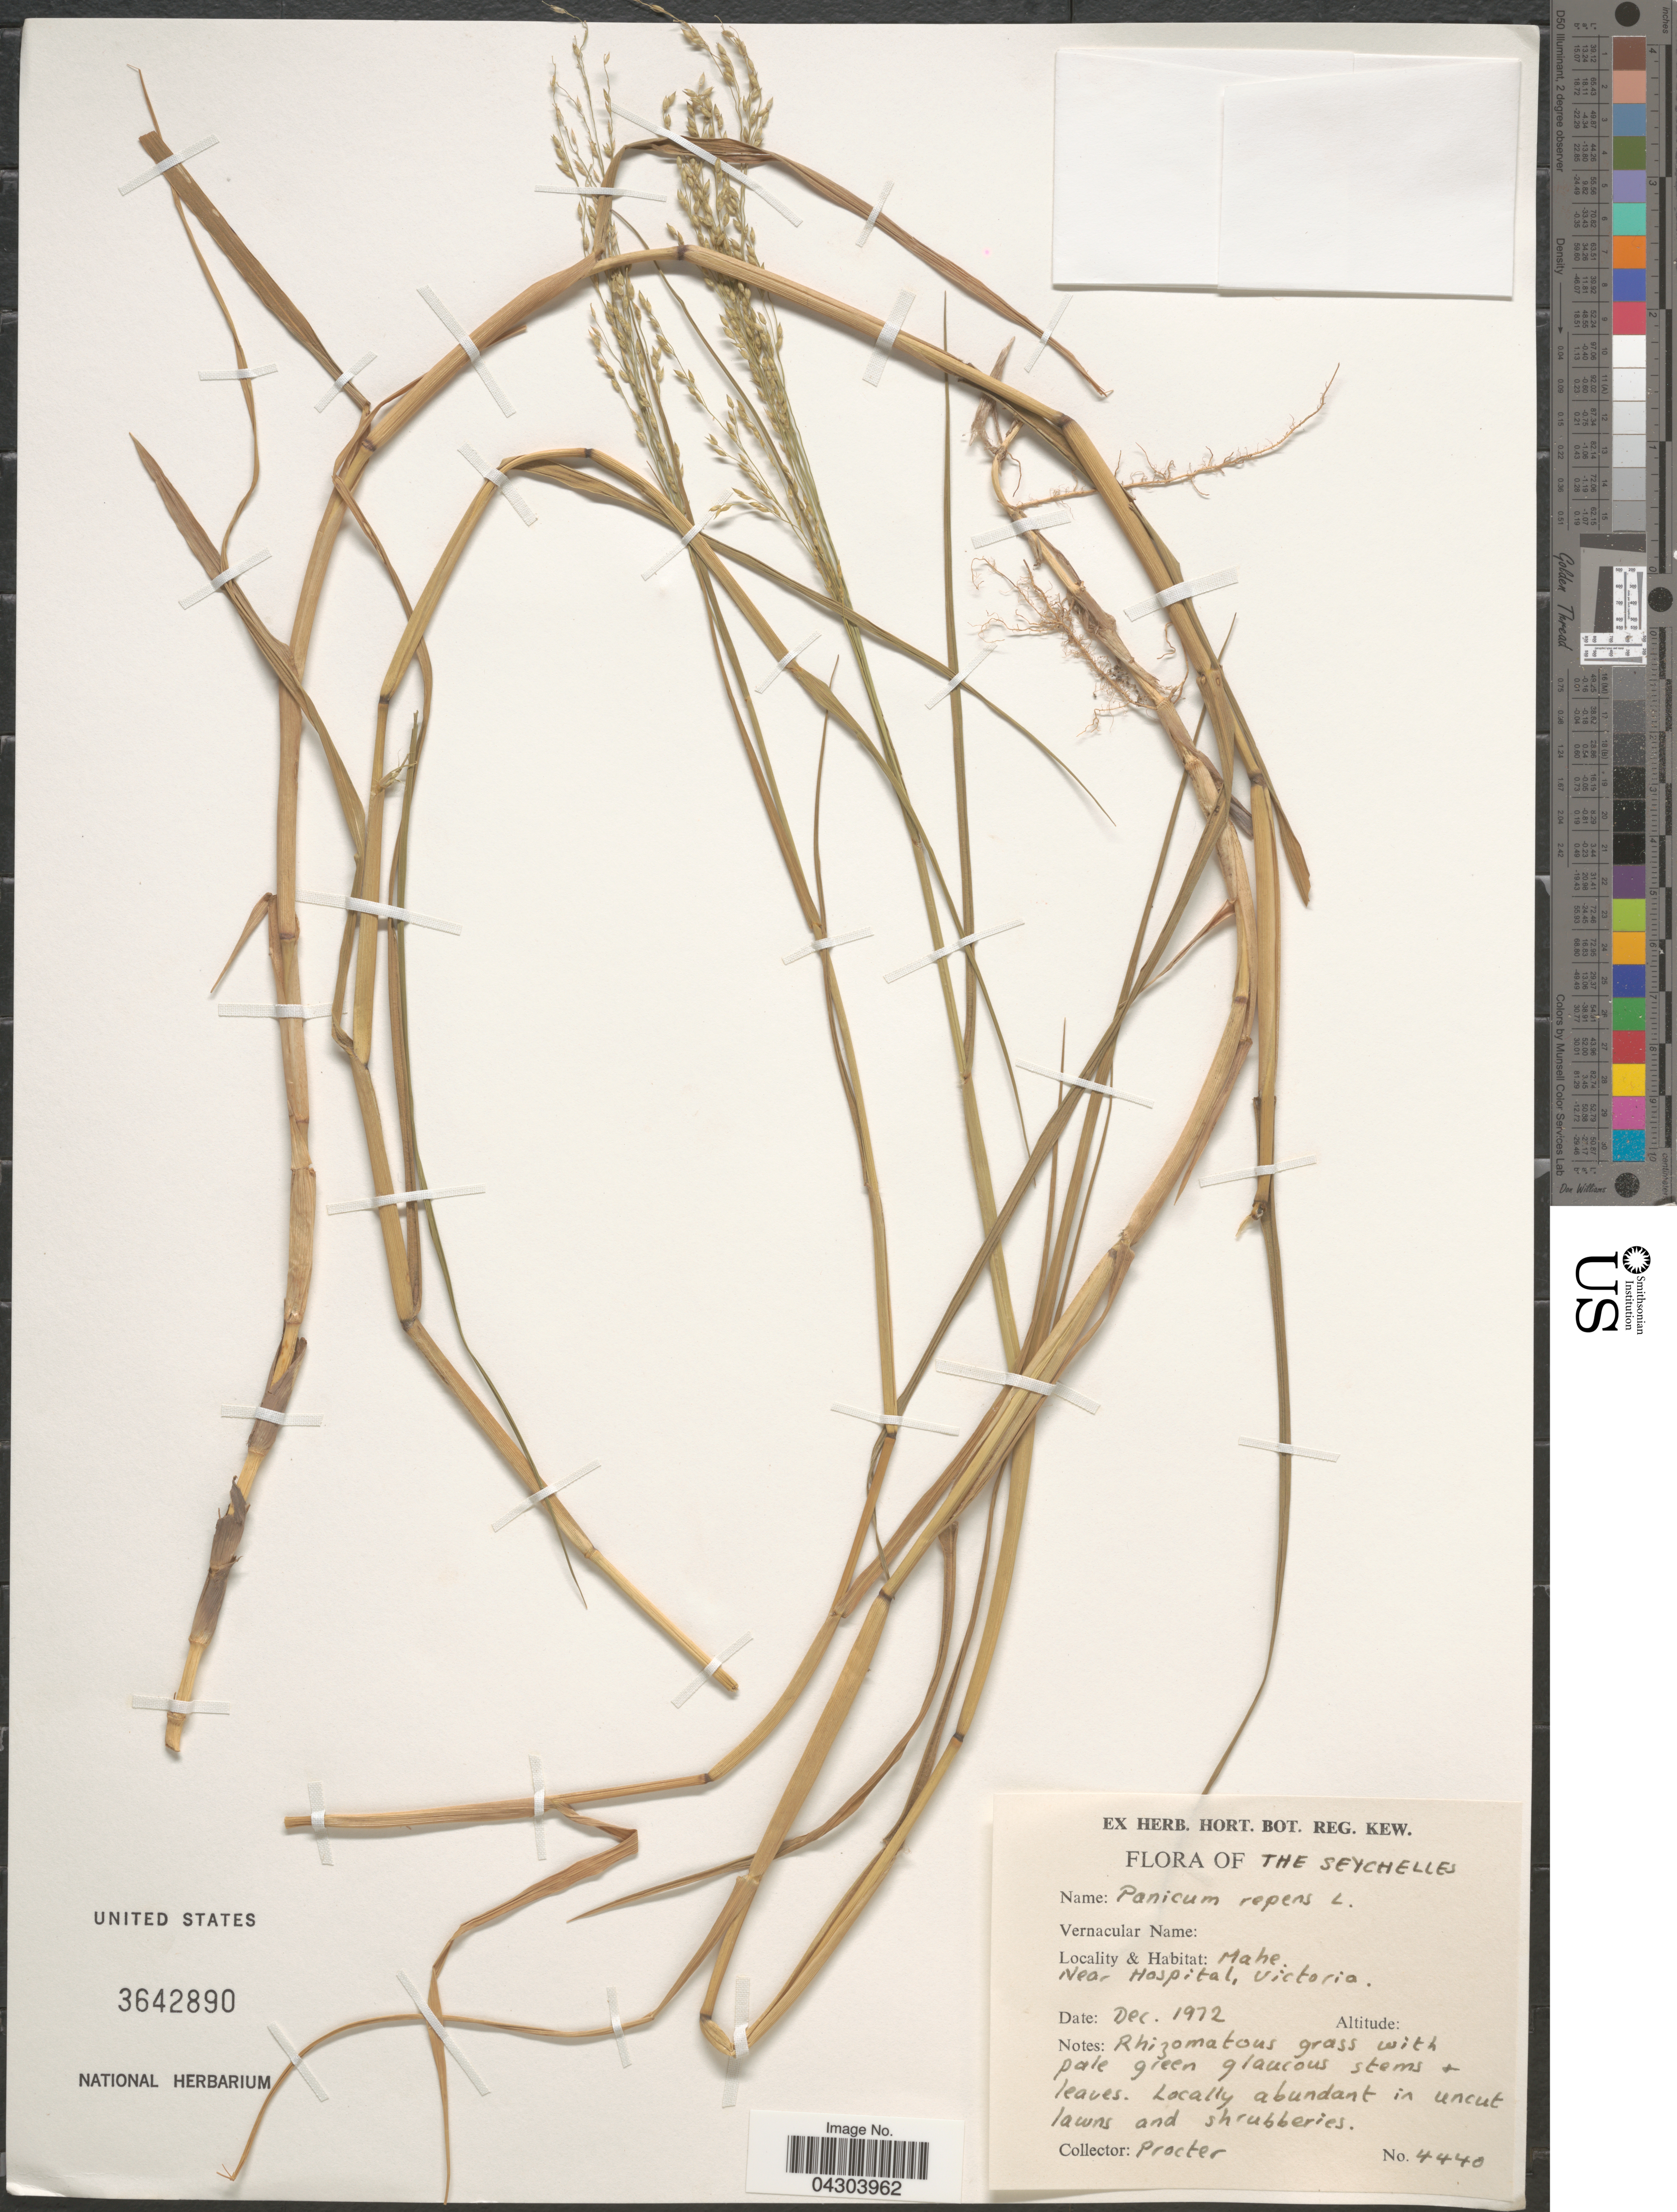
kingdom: Plantae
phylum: Tracheophyta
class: Liliopsida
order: Poales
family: Poaceae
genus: Panicum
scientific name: Panicum repens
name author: L.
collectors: Procter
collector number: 4440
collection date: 1972-12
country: Seychelles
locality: Mahe near Hospital, Victoria.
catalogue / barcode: US 3642890